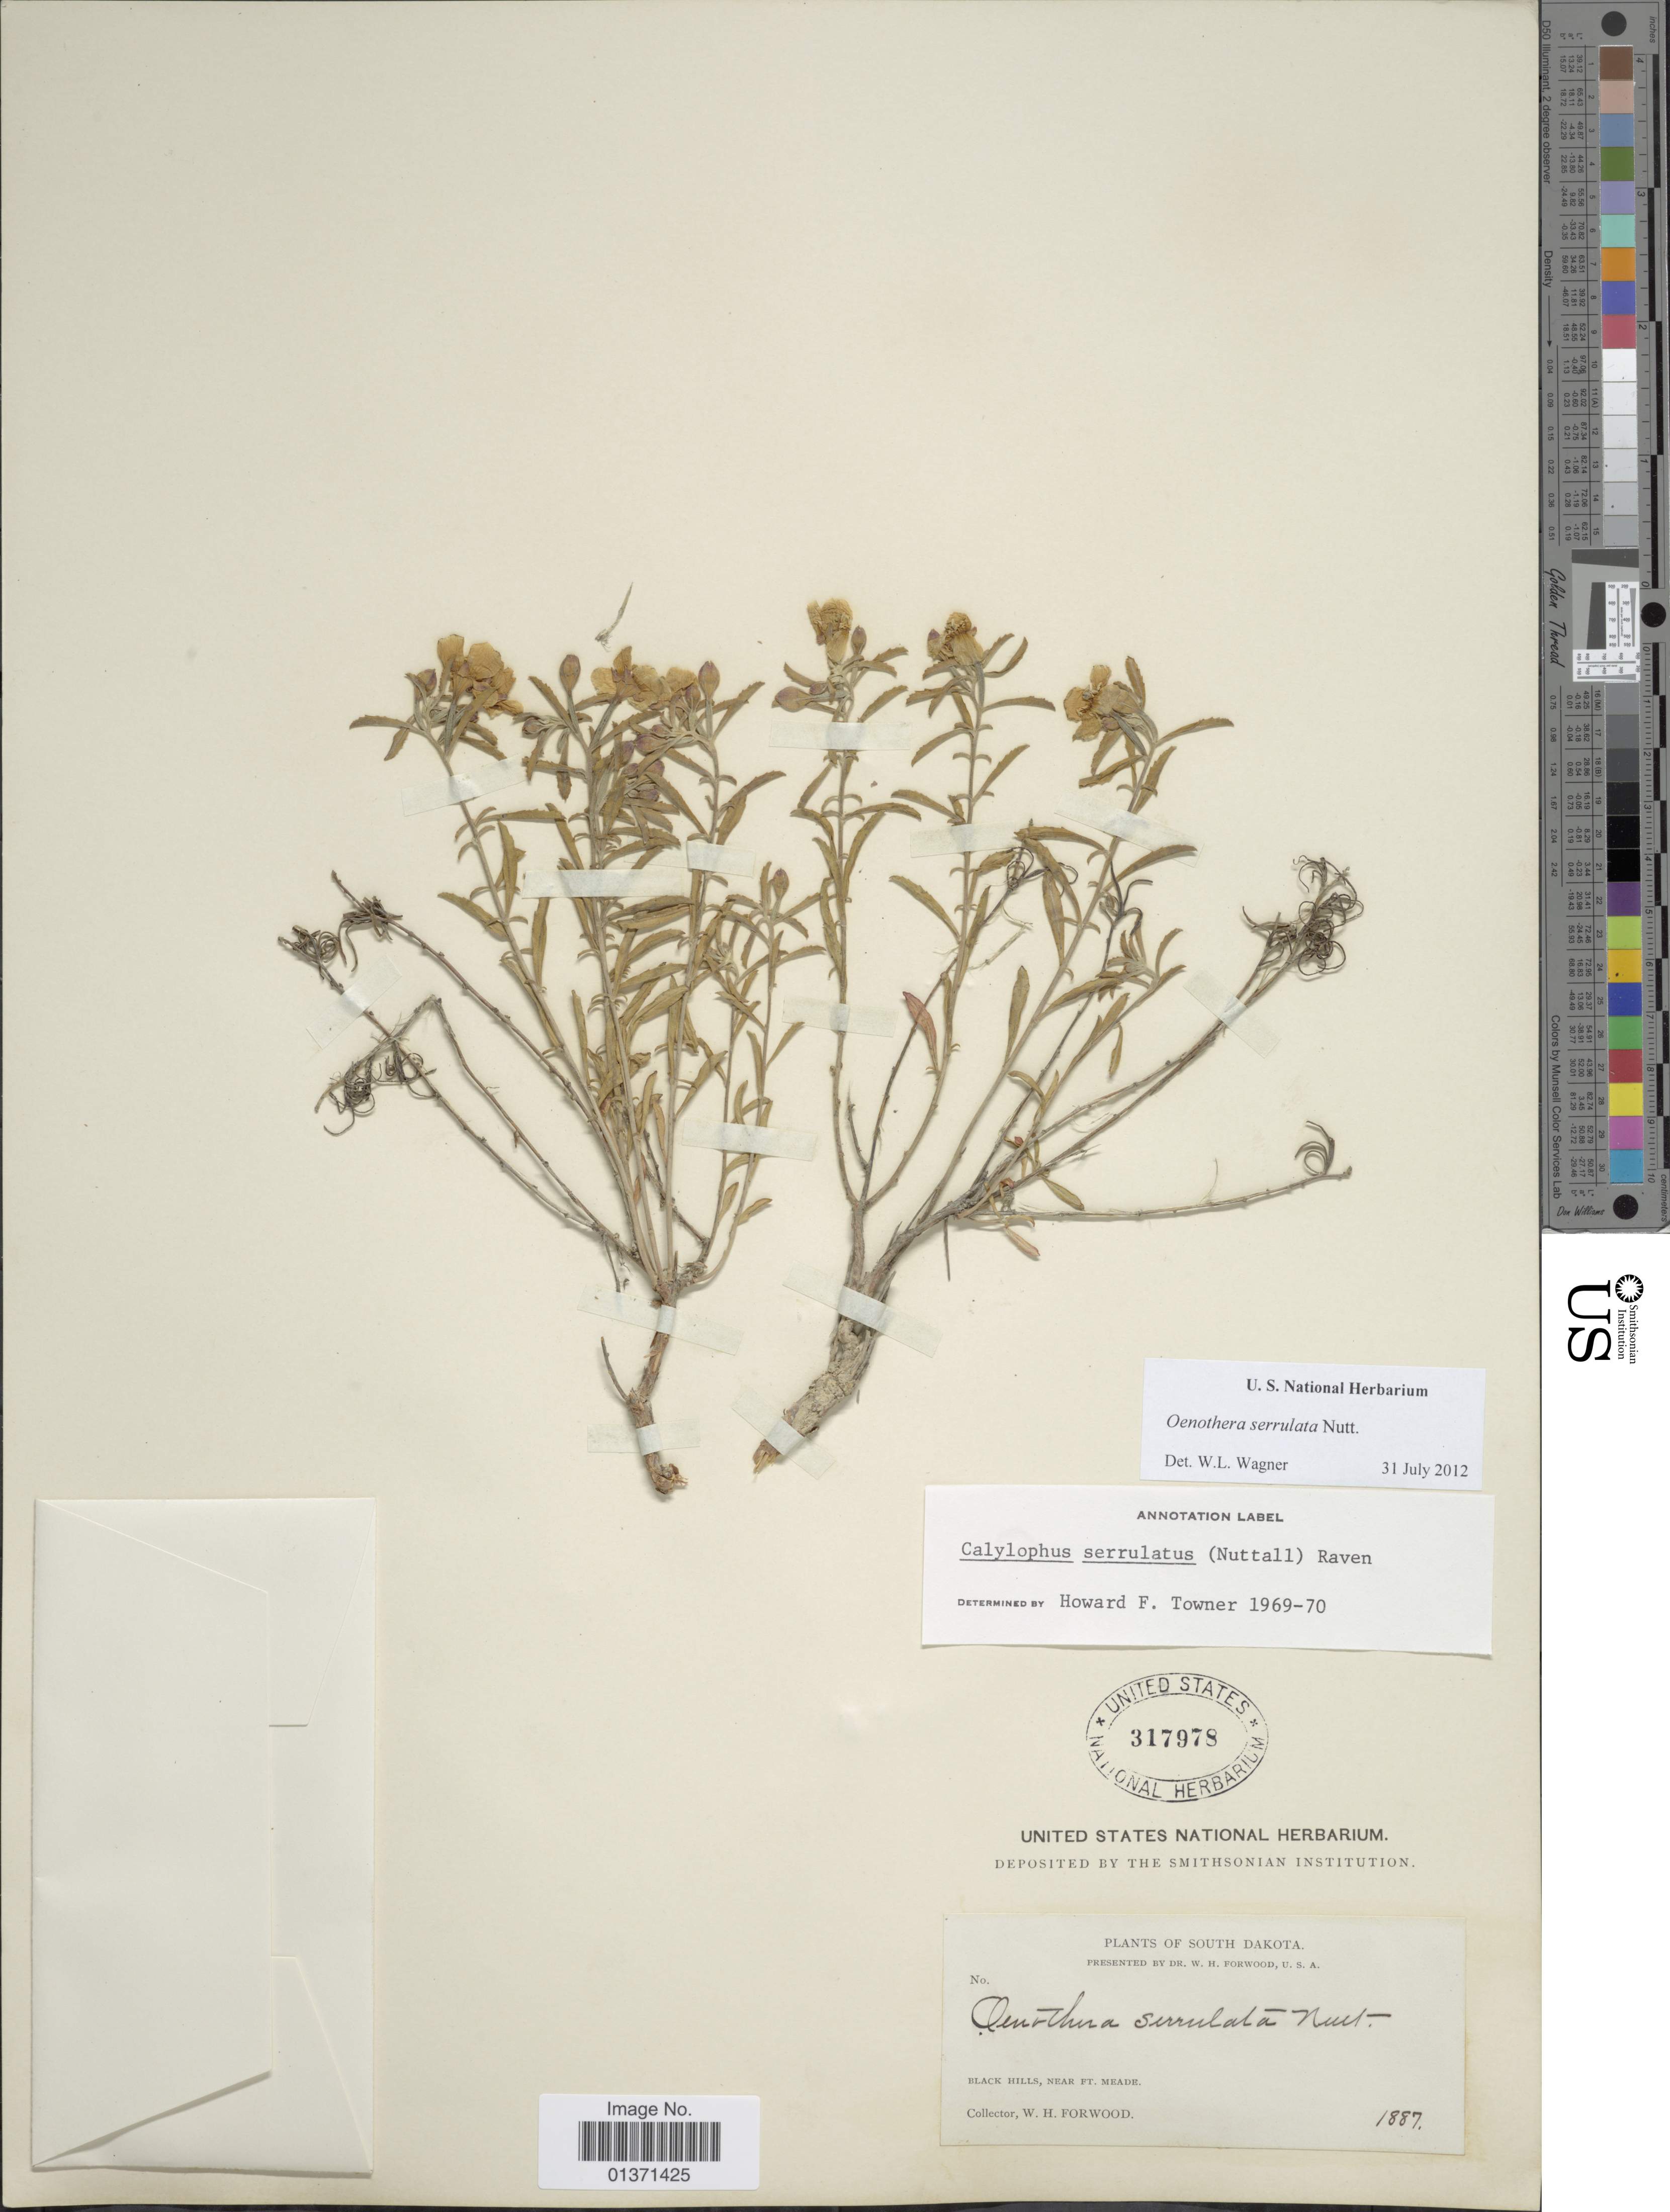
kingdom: Plantae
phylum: Tracheophyta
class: Magnoliopsida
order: Myrtales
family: Onagraceae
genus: Oenothera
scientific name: Oenothera serrulata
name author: Nutt.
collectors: W. Forwood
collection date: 1887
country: United States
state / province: South Dakota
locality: Black Hills, Near Ft. Meade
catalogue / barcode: US 317978